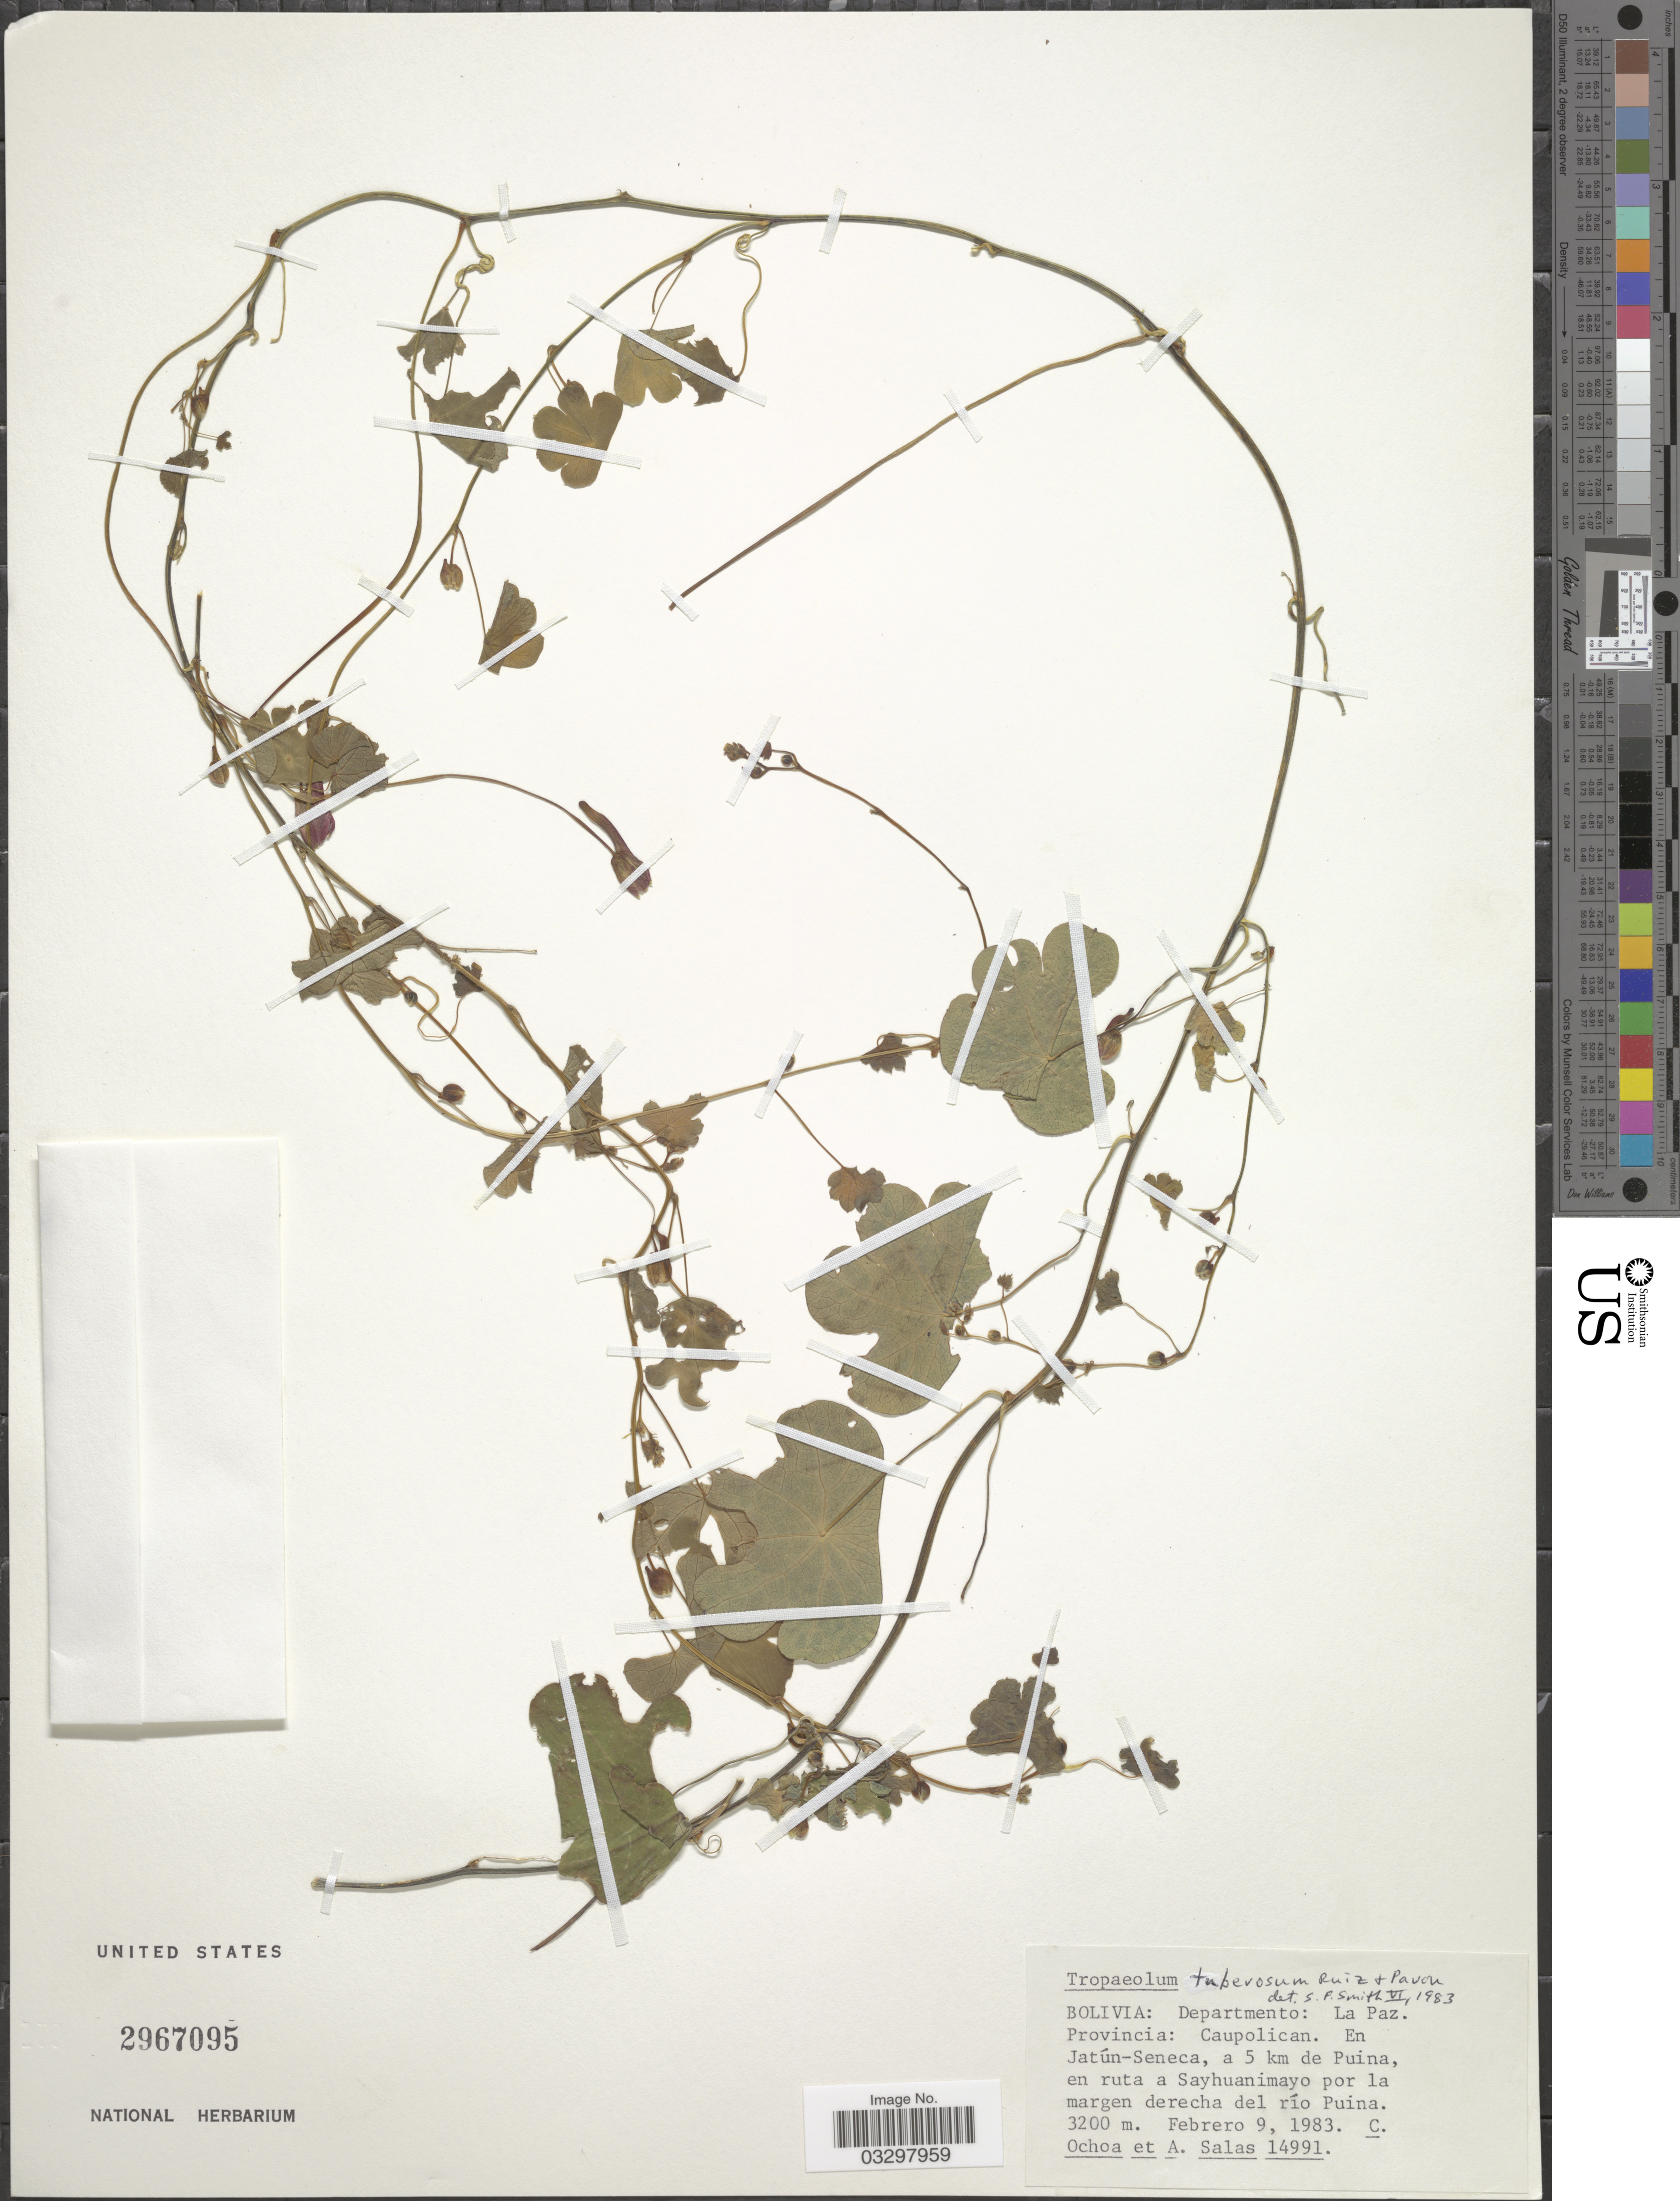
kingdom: Plantae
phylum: Tracheophyta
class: Magnoliopsida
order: Brassicales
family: Tropaeolaceae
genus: Tropaeolum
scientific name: Tropaeolum tuberosum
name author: Ruiz & Pav.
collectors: C. Ochoa & A. Salas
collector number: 14991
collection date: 1983-02-09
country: Bolivia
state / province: La Paz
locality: Departamento: La Paz. Provincia: Caupolican. En Jatún-Seneca, a 5 km de Puina, en ruta a Sayhuanimayo por la margen derecha del río Puina.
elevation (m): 3200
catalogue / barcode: US 2967095